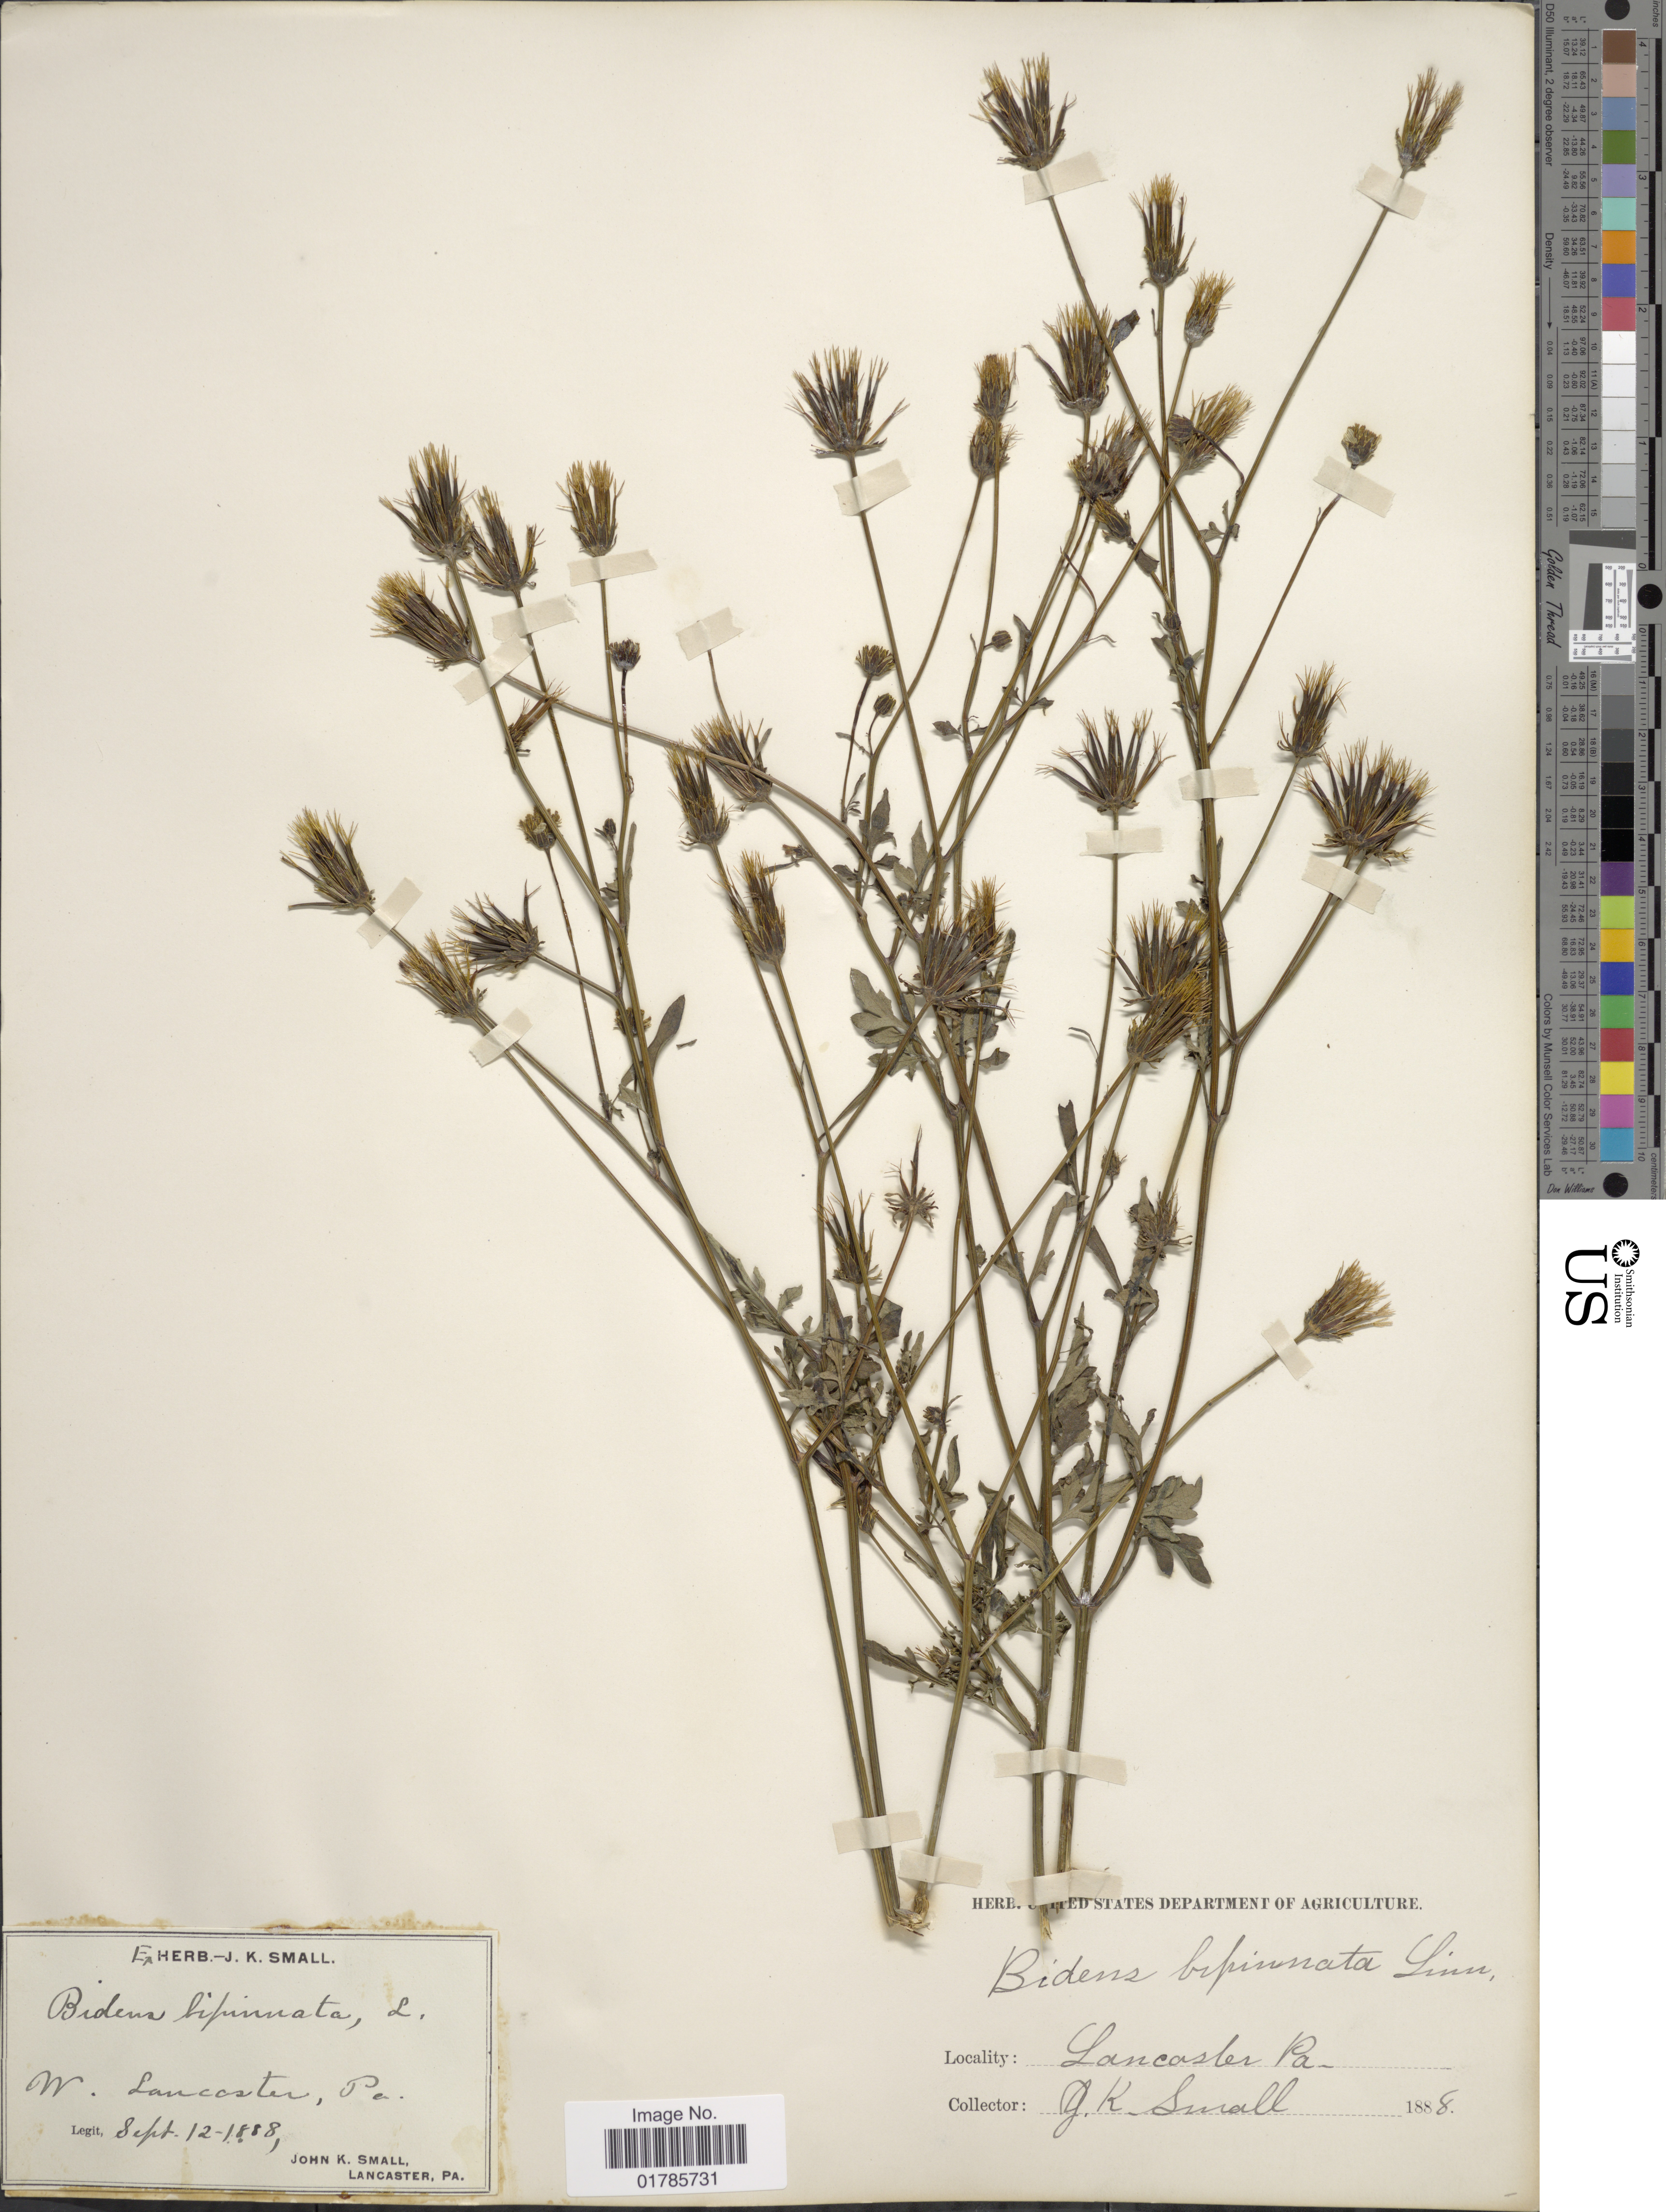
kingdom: Plantae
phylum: Tracheophyta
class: Magnoliopsida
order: Asterales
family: Asteraceae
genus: Bidens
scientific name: Bidens bipinnata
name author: L.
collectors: J. K. Small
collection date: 1888-09-12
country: United States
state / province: Pennsylvania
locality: W. Lancaster, Pa.